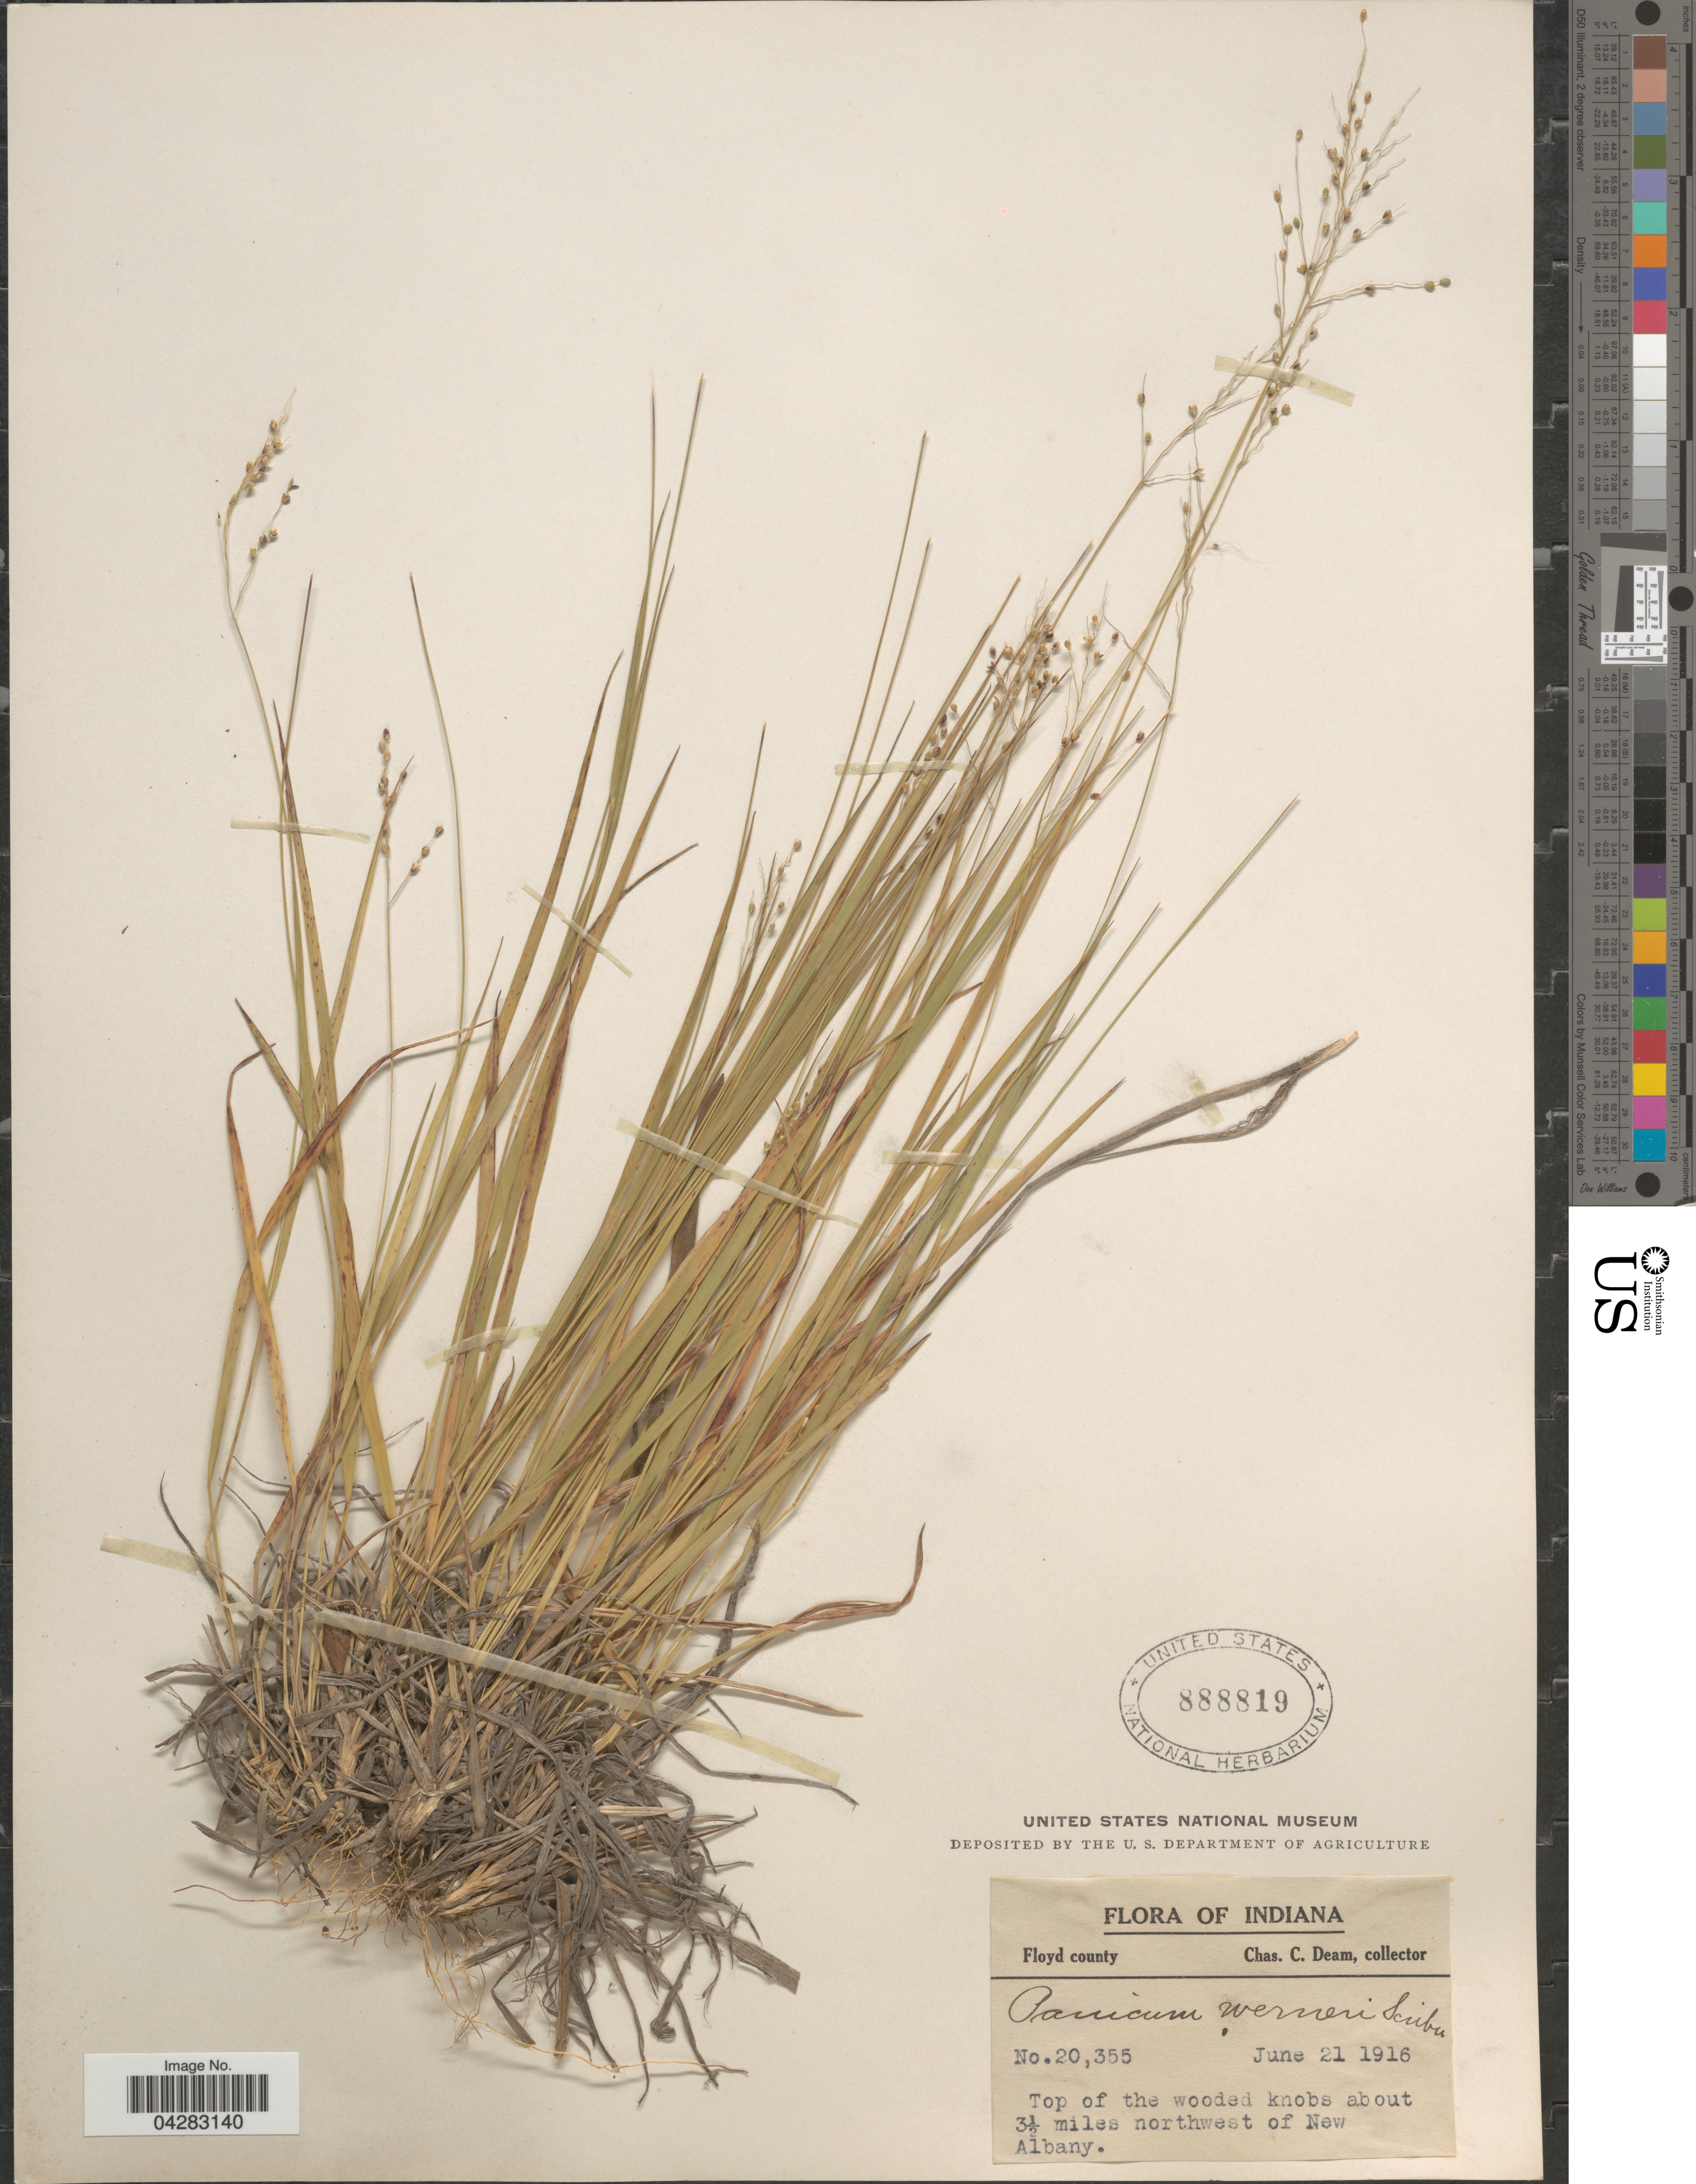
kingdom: Plantae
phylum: Tracheophyta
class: Liliopsida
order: Poales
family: Poaceae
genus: Dichanthelium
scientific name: Dichanthelium linearifolium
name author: (Scribn.) Gould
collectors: C. C. Deam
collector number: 20,355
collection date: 1916-06-21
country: United States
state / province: Indiana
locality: Floyd county. Top of the wooded knobs about 3½ miles northwest of New Albany.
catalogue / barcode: US 888819